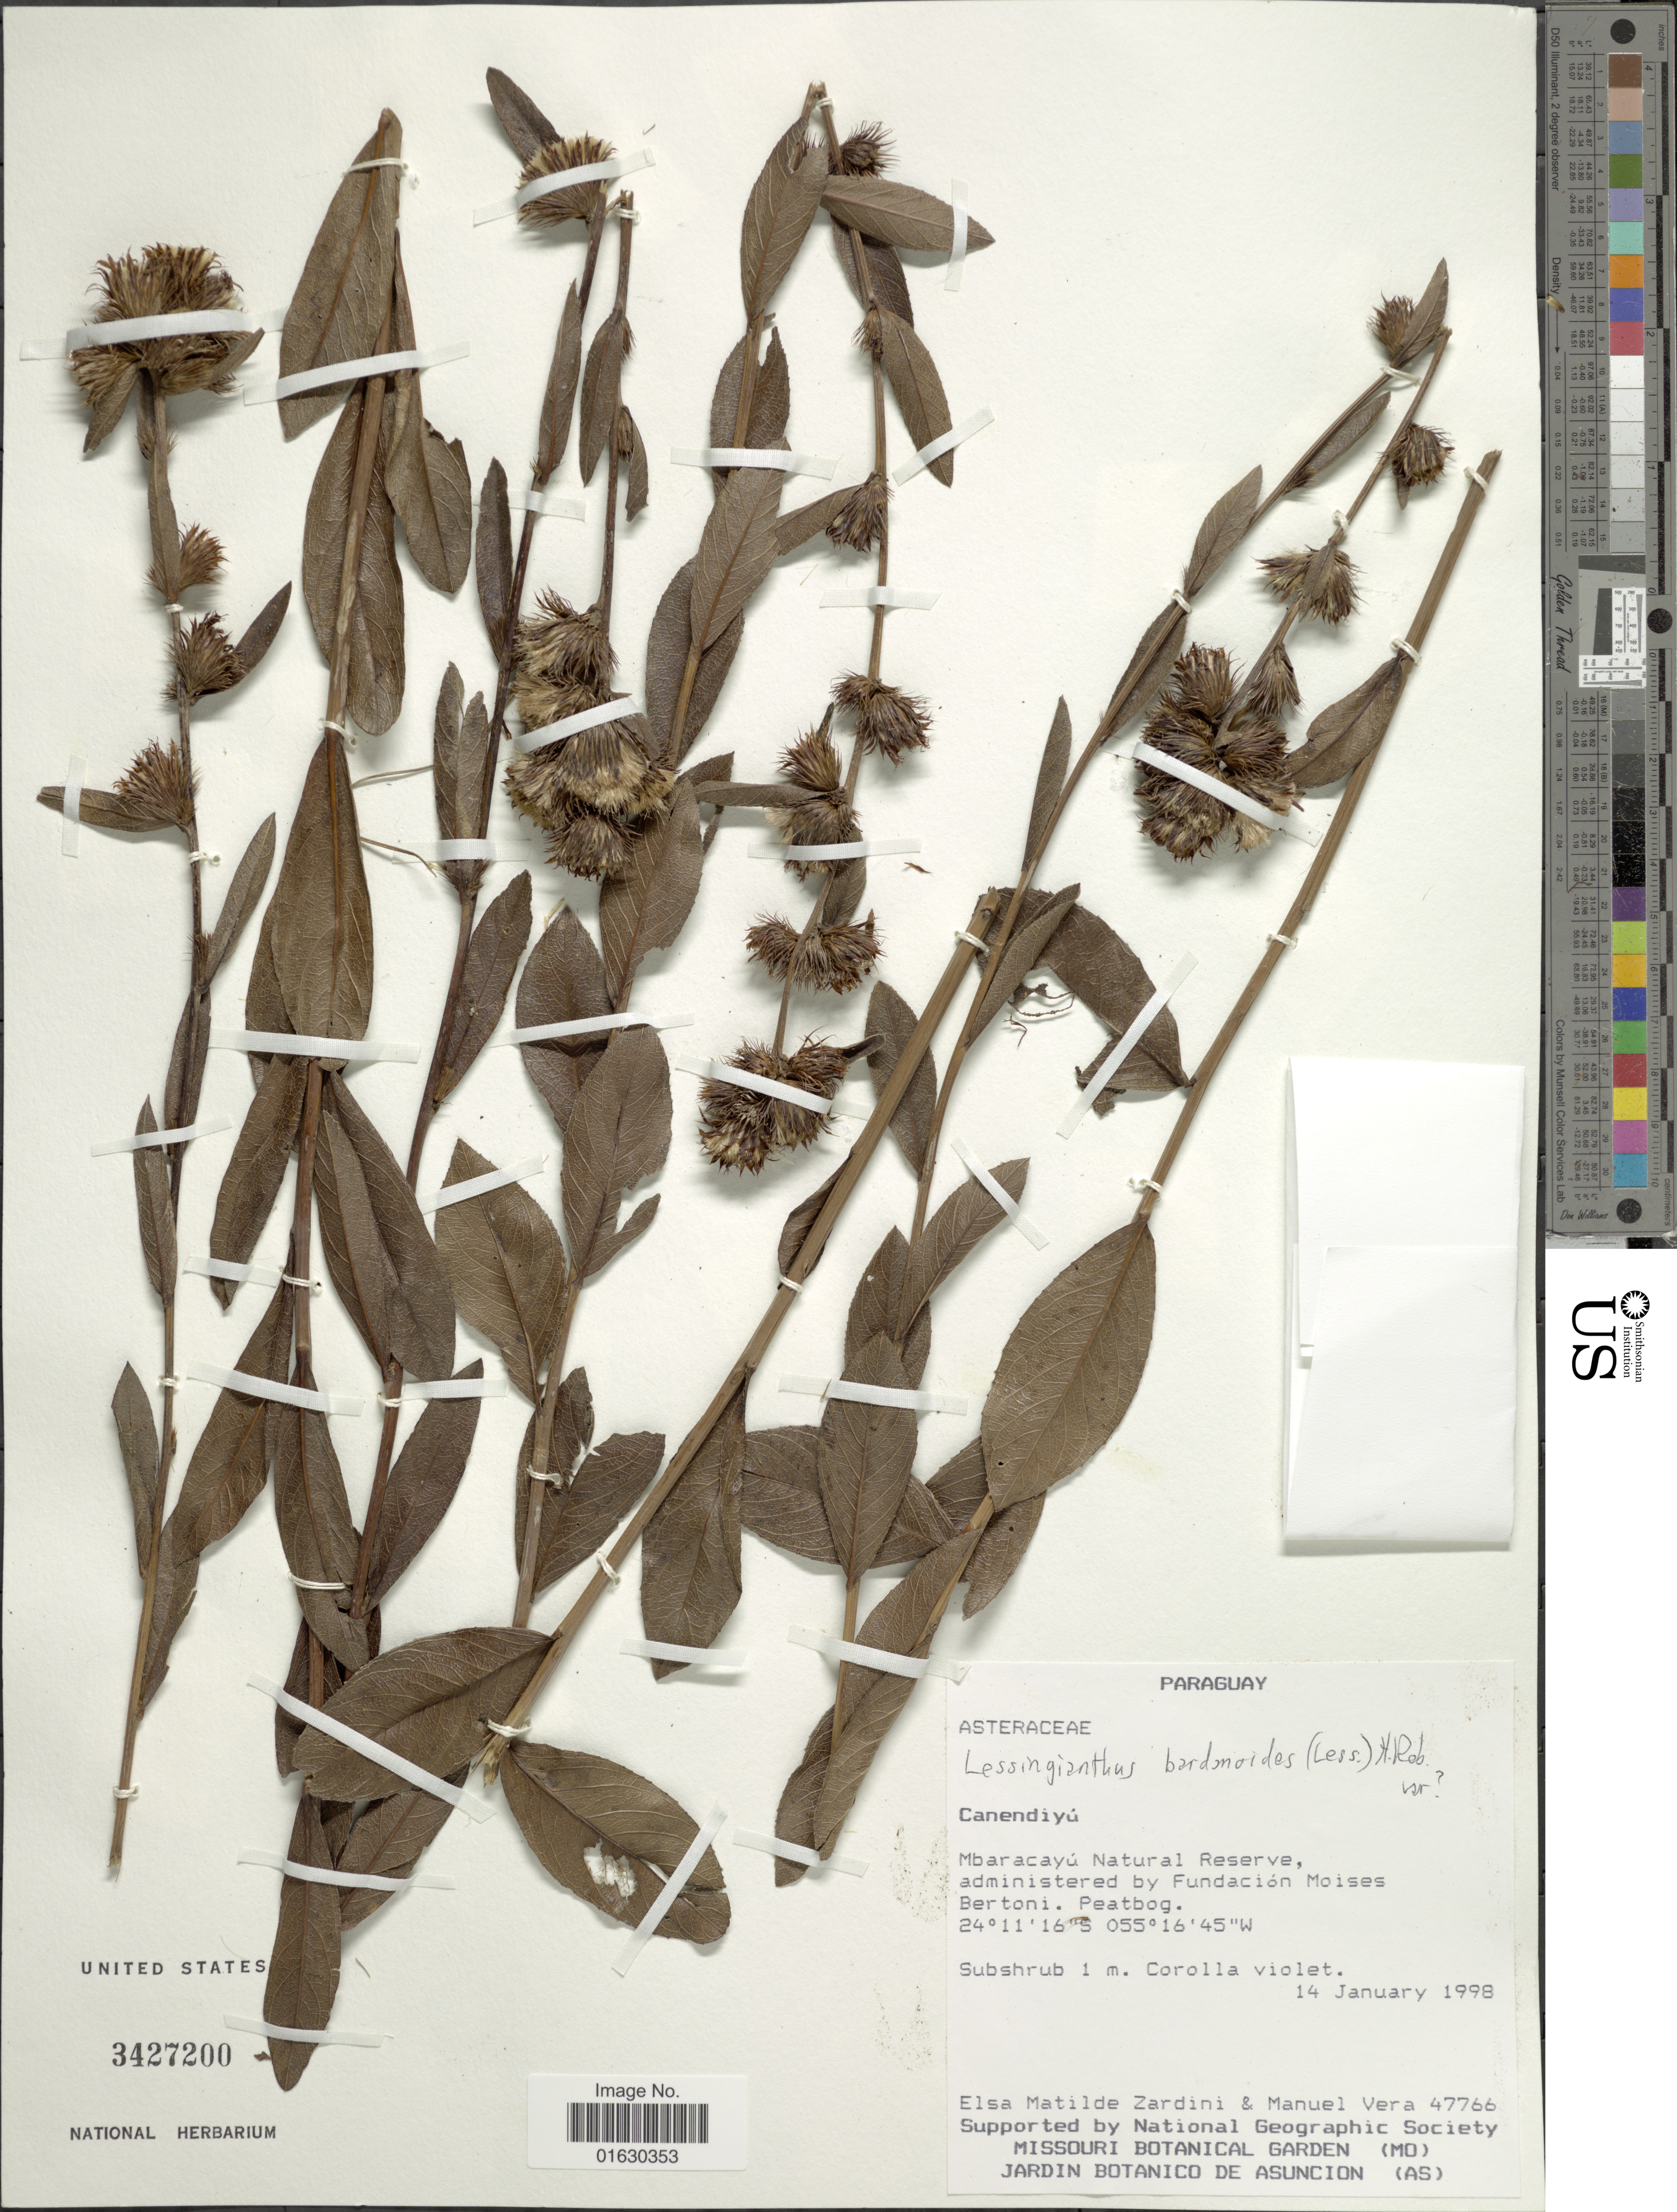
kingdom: Plantae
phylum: Tracheophyta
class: Magnoliopsida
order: Asterales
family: Asteraceae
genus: Lessingianthus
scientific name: Lessingianthus bardanoides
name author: (Less.) H. Rob.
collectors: E. M. Zardini & M. Vera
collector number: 47766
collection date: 1998-01-14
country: Paraguay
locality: Canendiyu, Mbaracayu Natural Reserve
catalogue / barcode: US 3427200